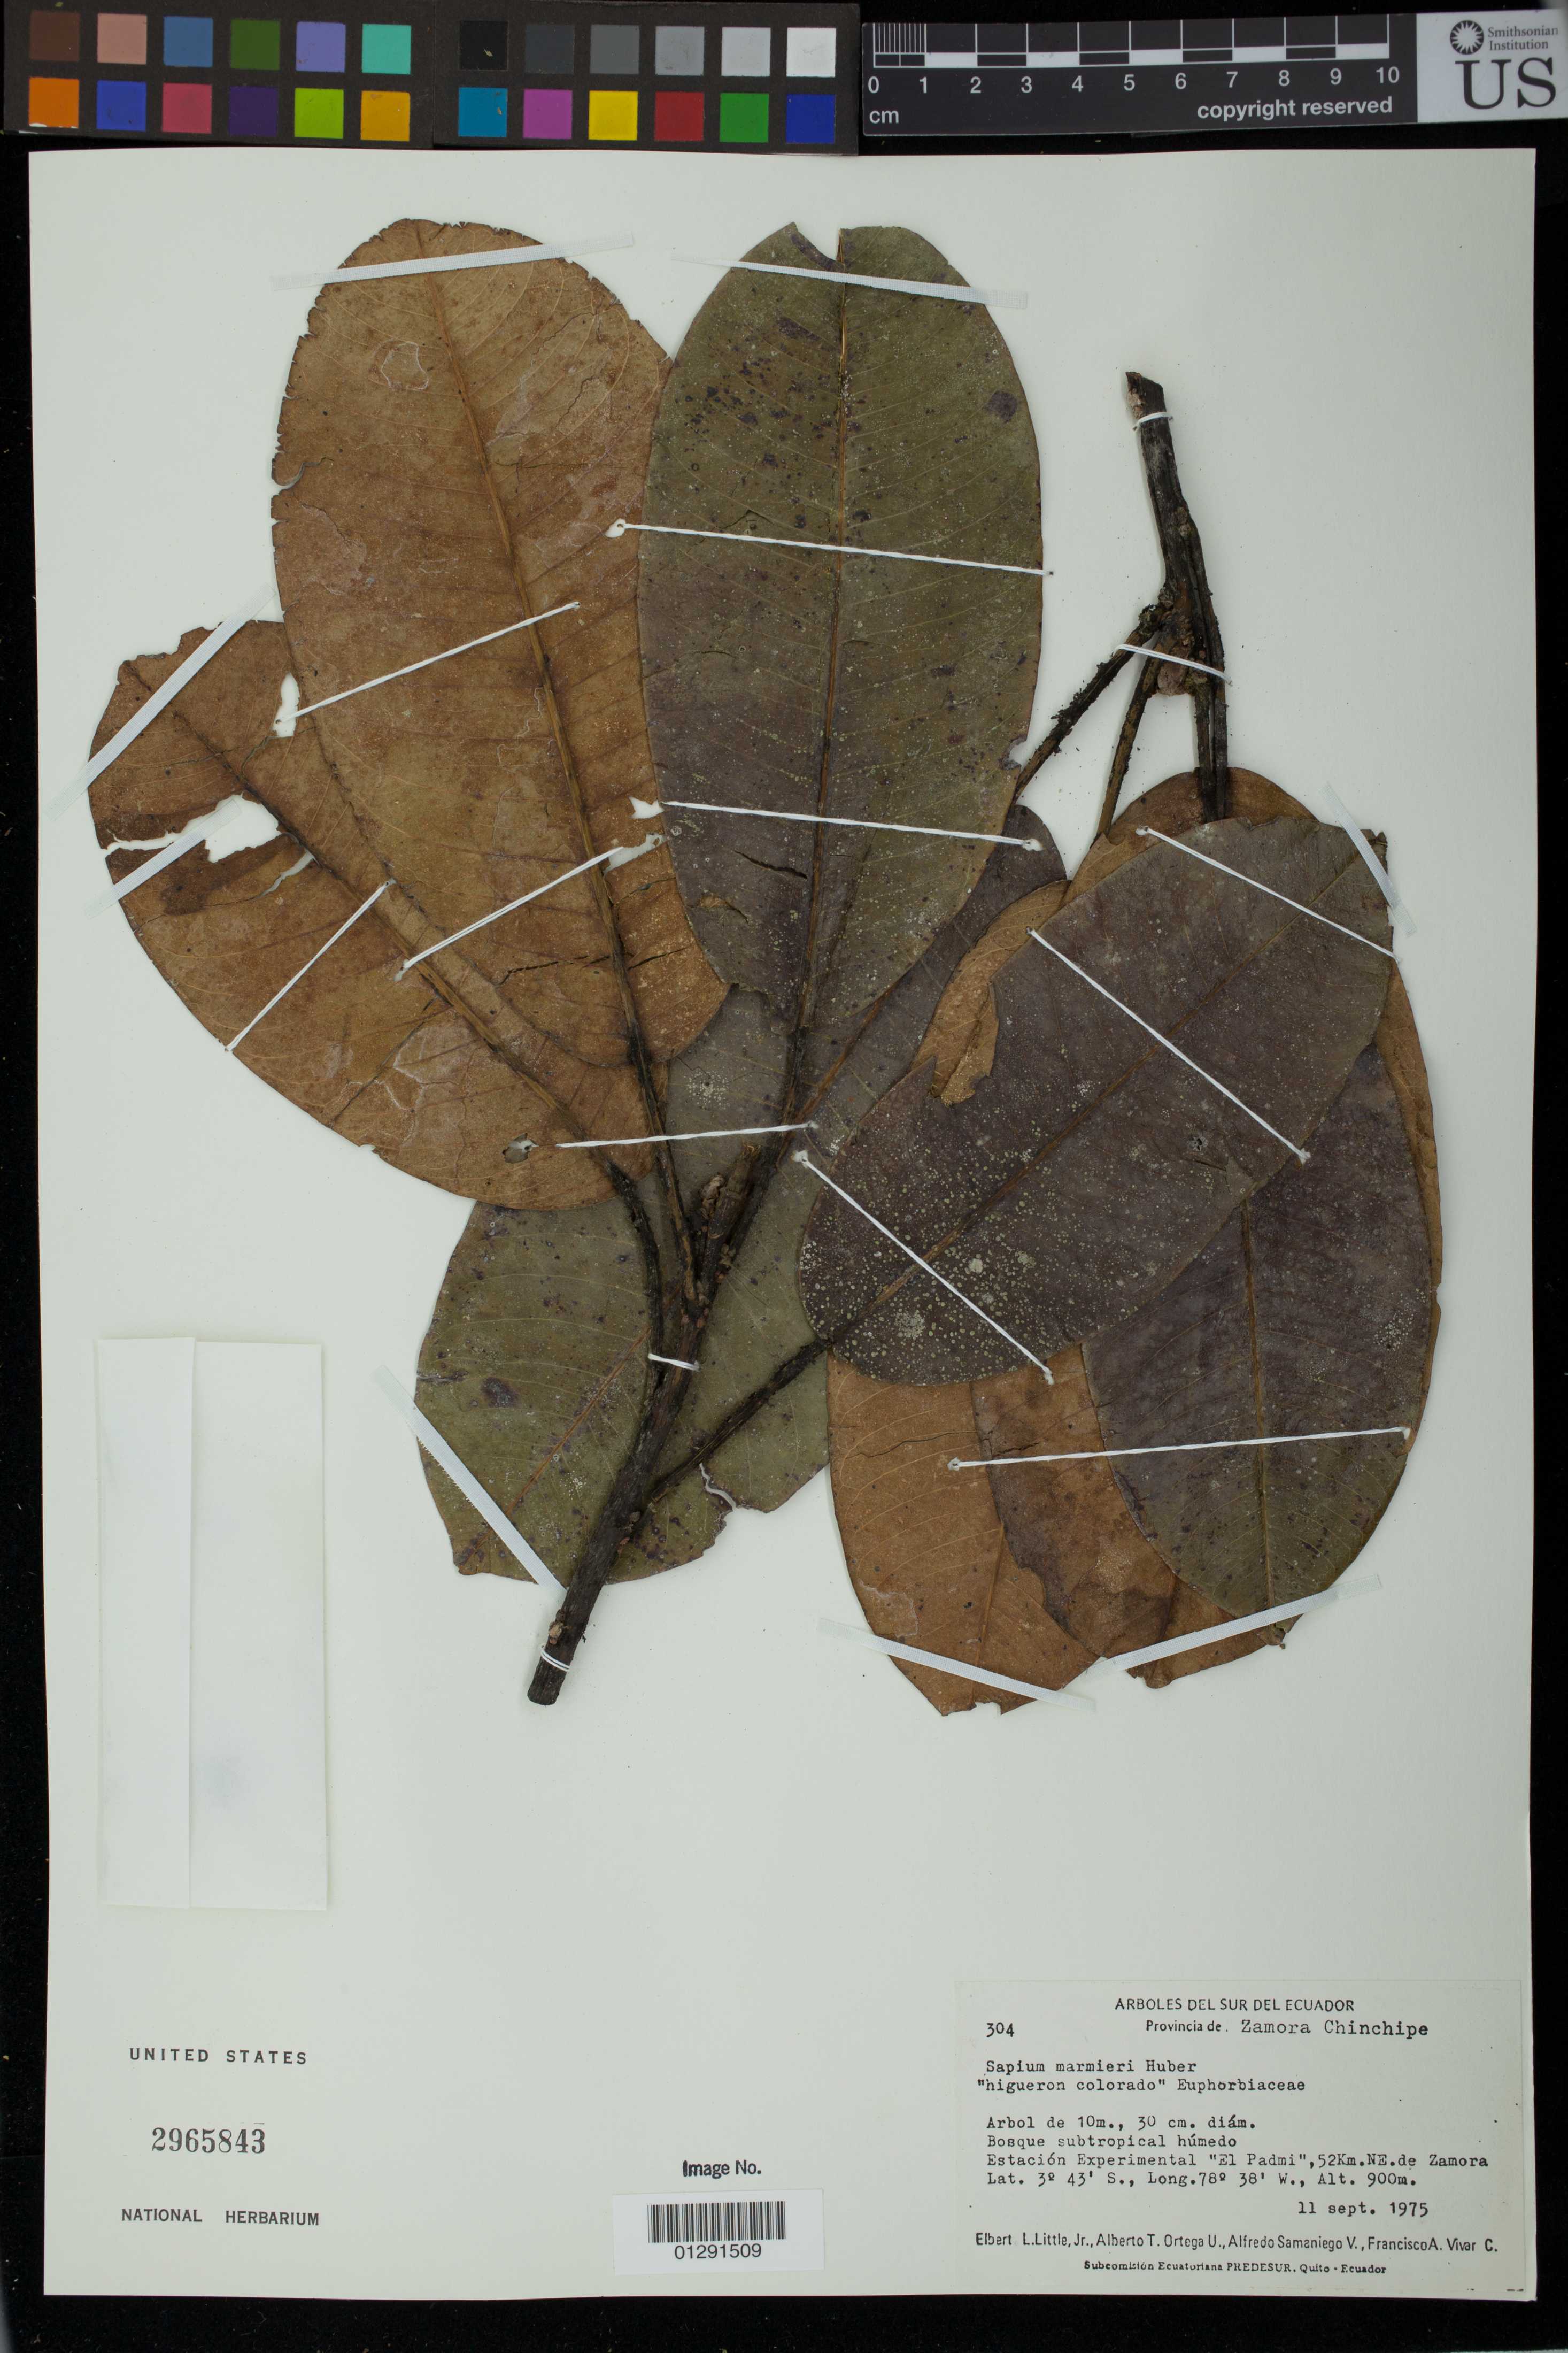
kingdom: Plantae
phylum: Tracheophyta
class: Magnoliopsida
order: Malpighiales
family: Euphorbiaceae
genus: Sapium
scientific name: Sapium marmieri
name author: Huber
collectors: E. L. Little, A. T. Ortega U., A. V. Samaniego & F. A. Vivar C.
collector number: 304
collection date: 1975-09-11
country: Ecuador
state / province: Zamora-Chinchipe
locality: Estacion Experimental "El Padmi", 52 kilometers NE of Zamora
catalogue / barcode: US 2965843